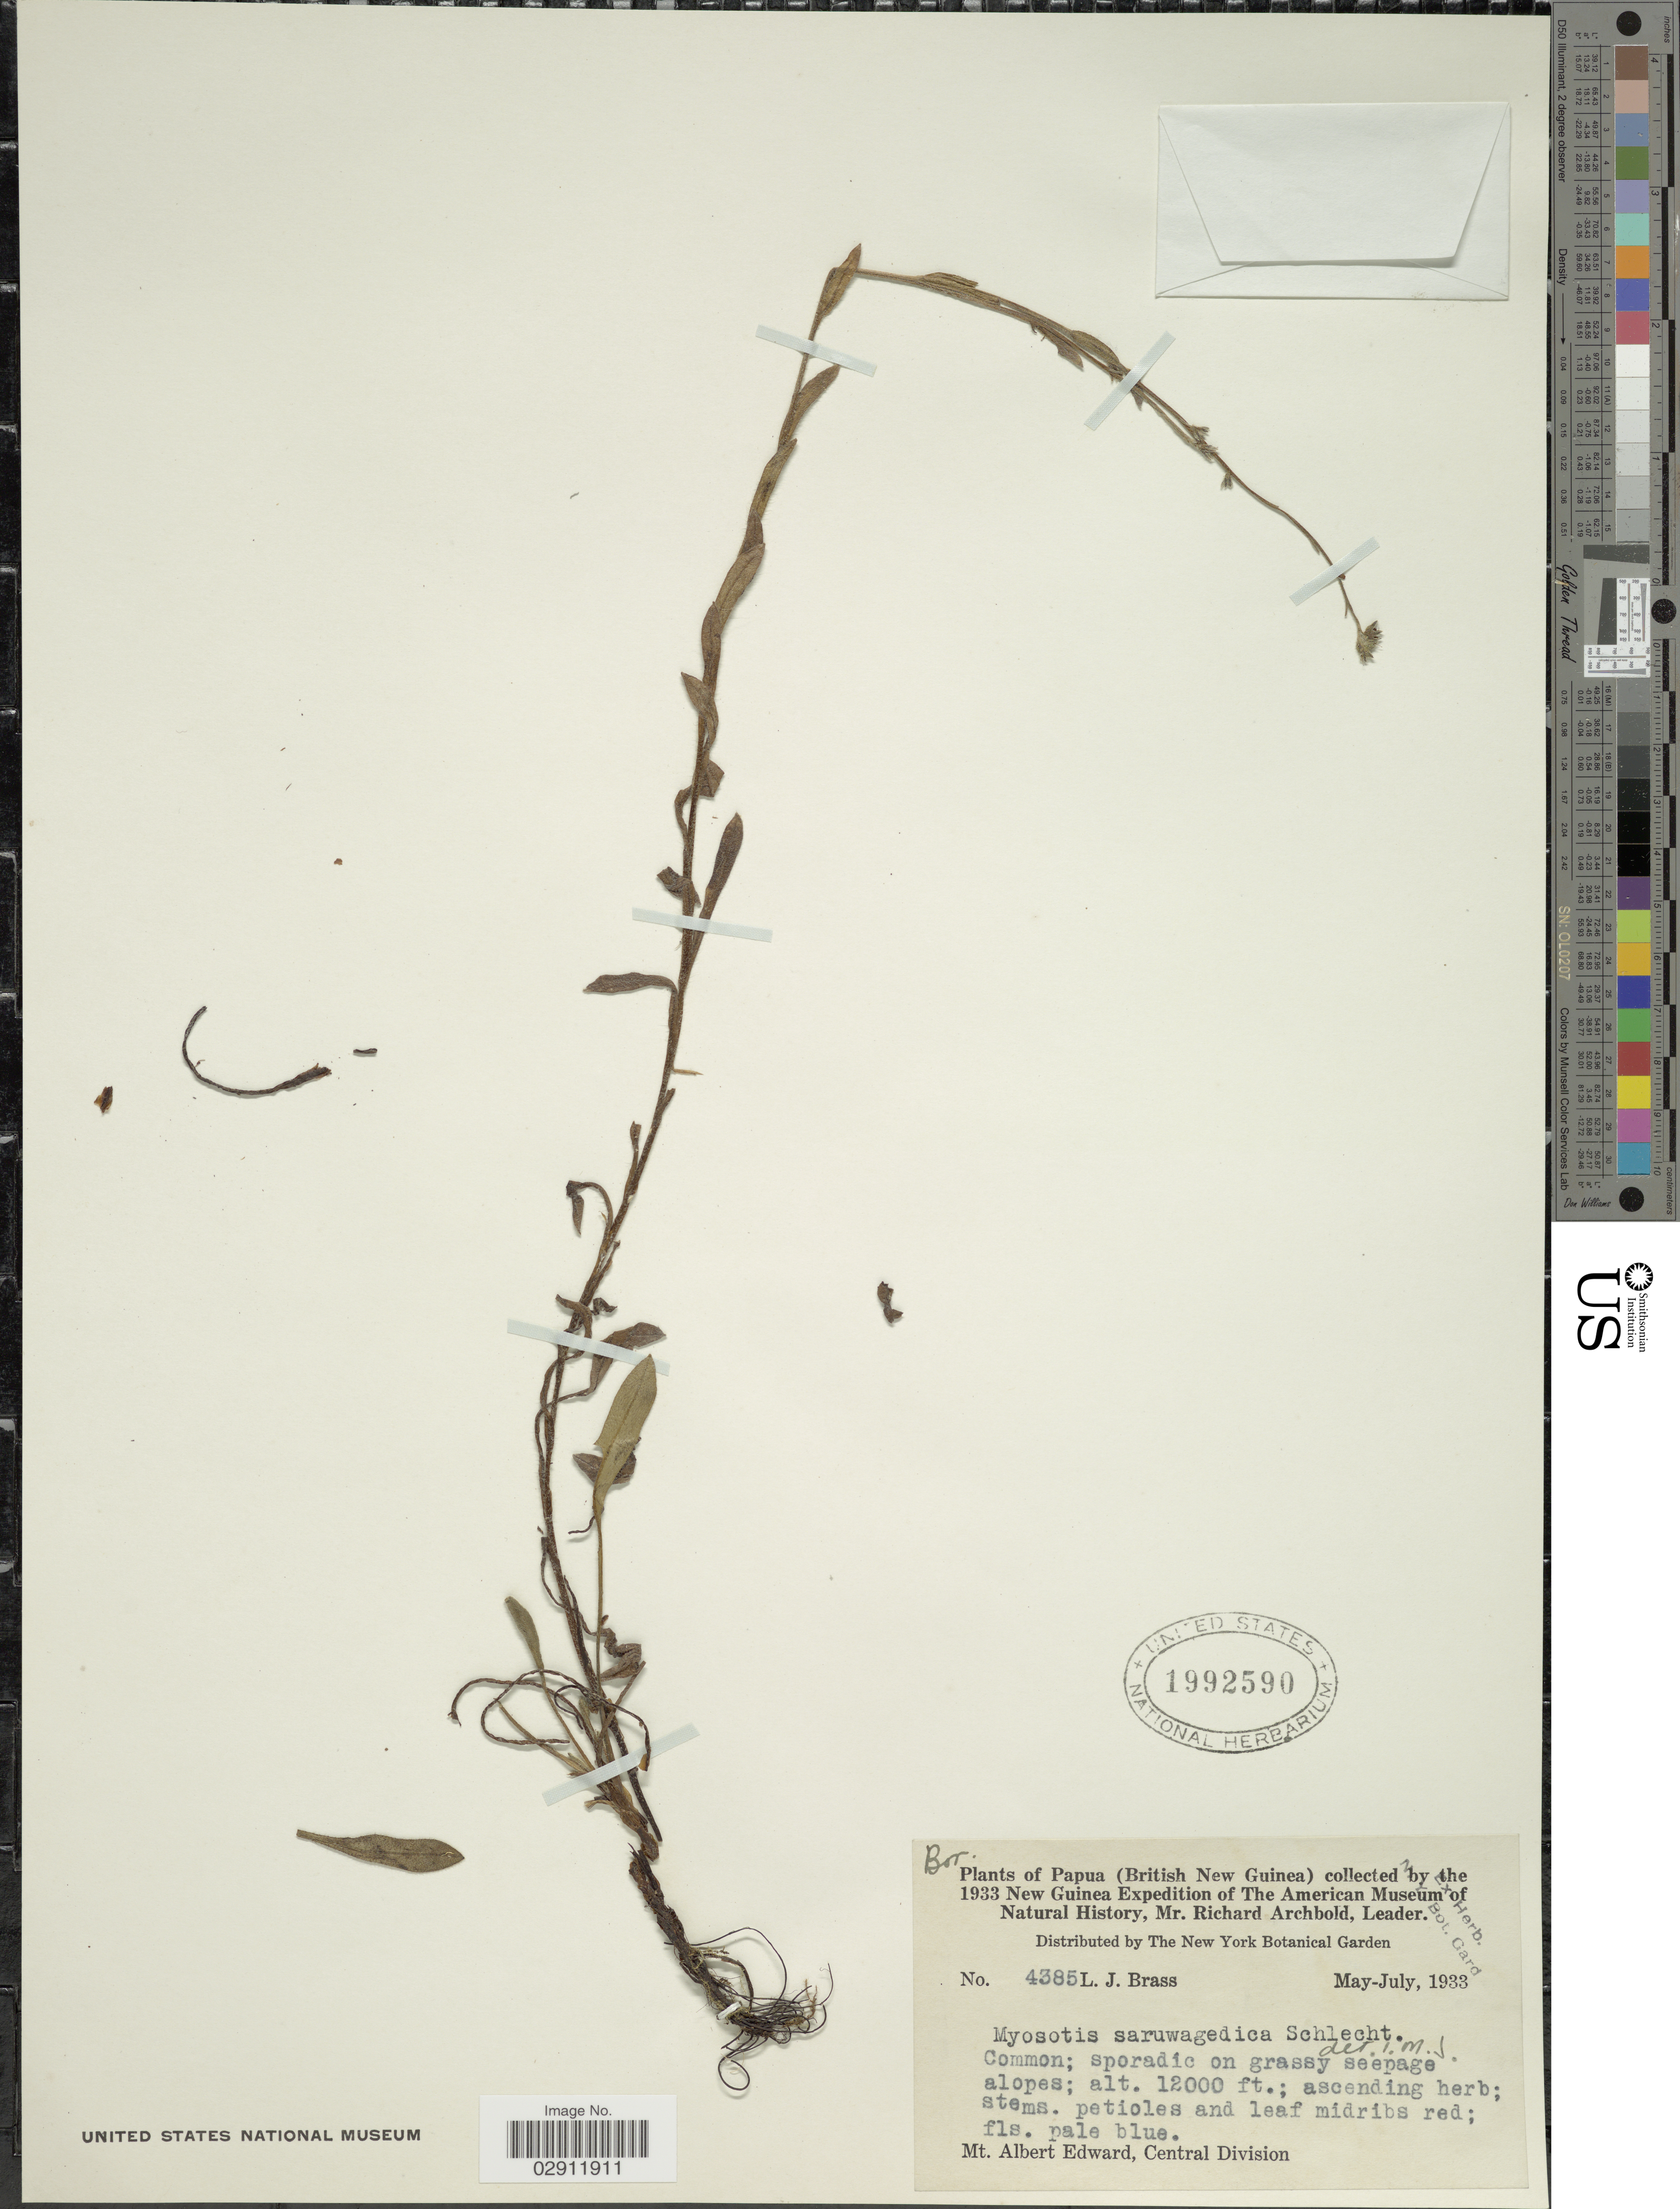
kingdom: Plantae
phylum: Tracheophyta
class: Magnoliopsida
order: Boraginales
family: Boraginaceae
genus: Myosotis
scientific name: Myosotis saruwagedica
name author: Schltr. ex Brand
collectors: L. J. Brass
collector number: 4385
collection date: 1933-05/1933-07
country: Papua New Guinea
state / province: Central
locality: (British New Guinea). Mt. Albert Edward, Central Division.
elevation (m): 3658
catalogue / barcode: US 1992590